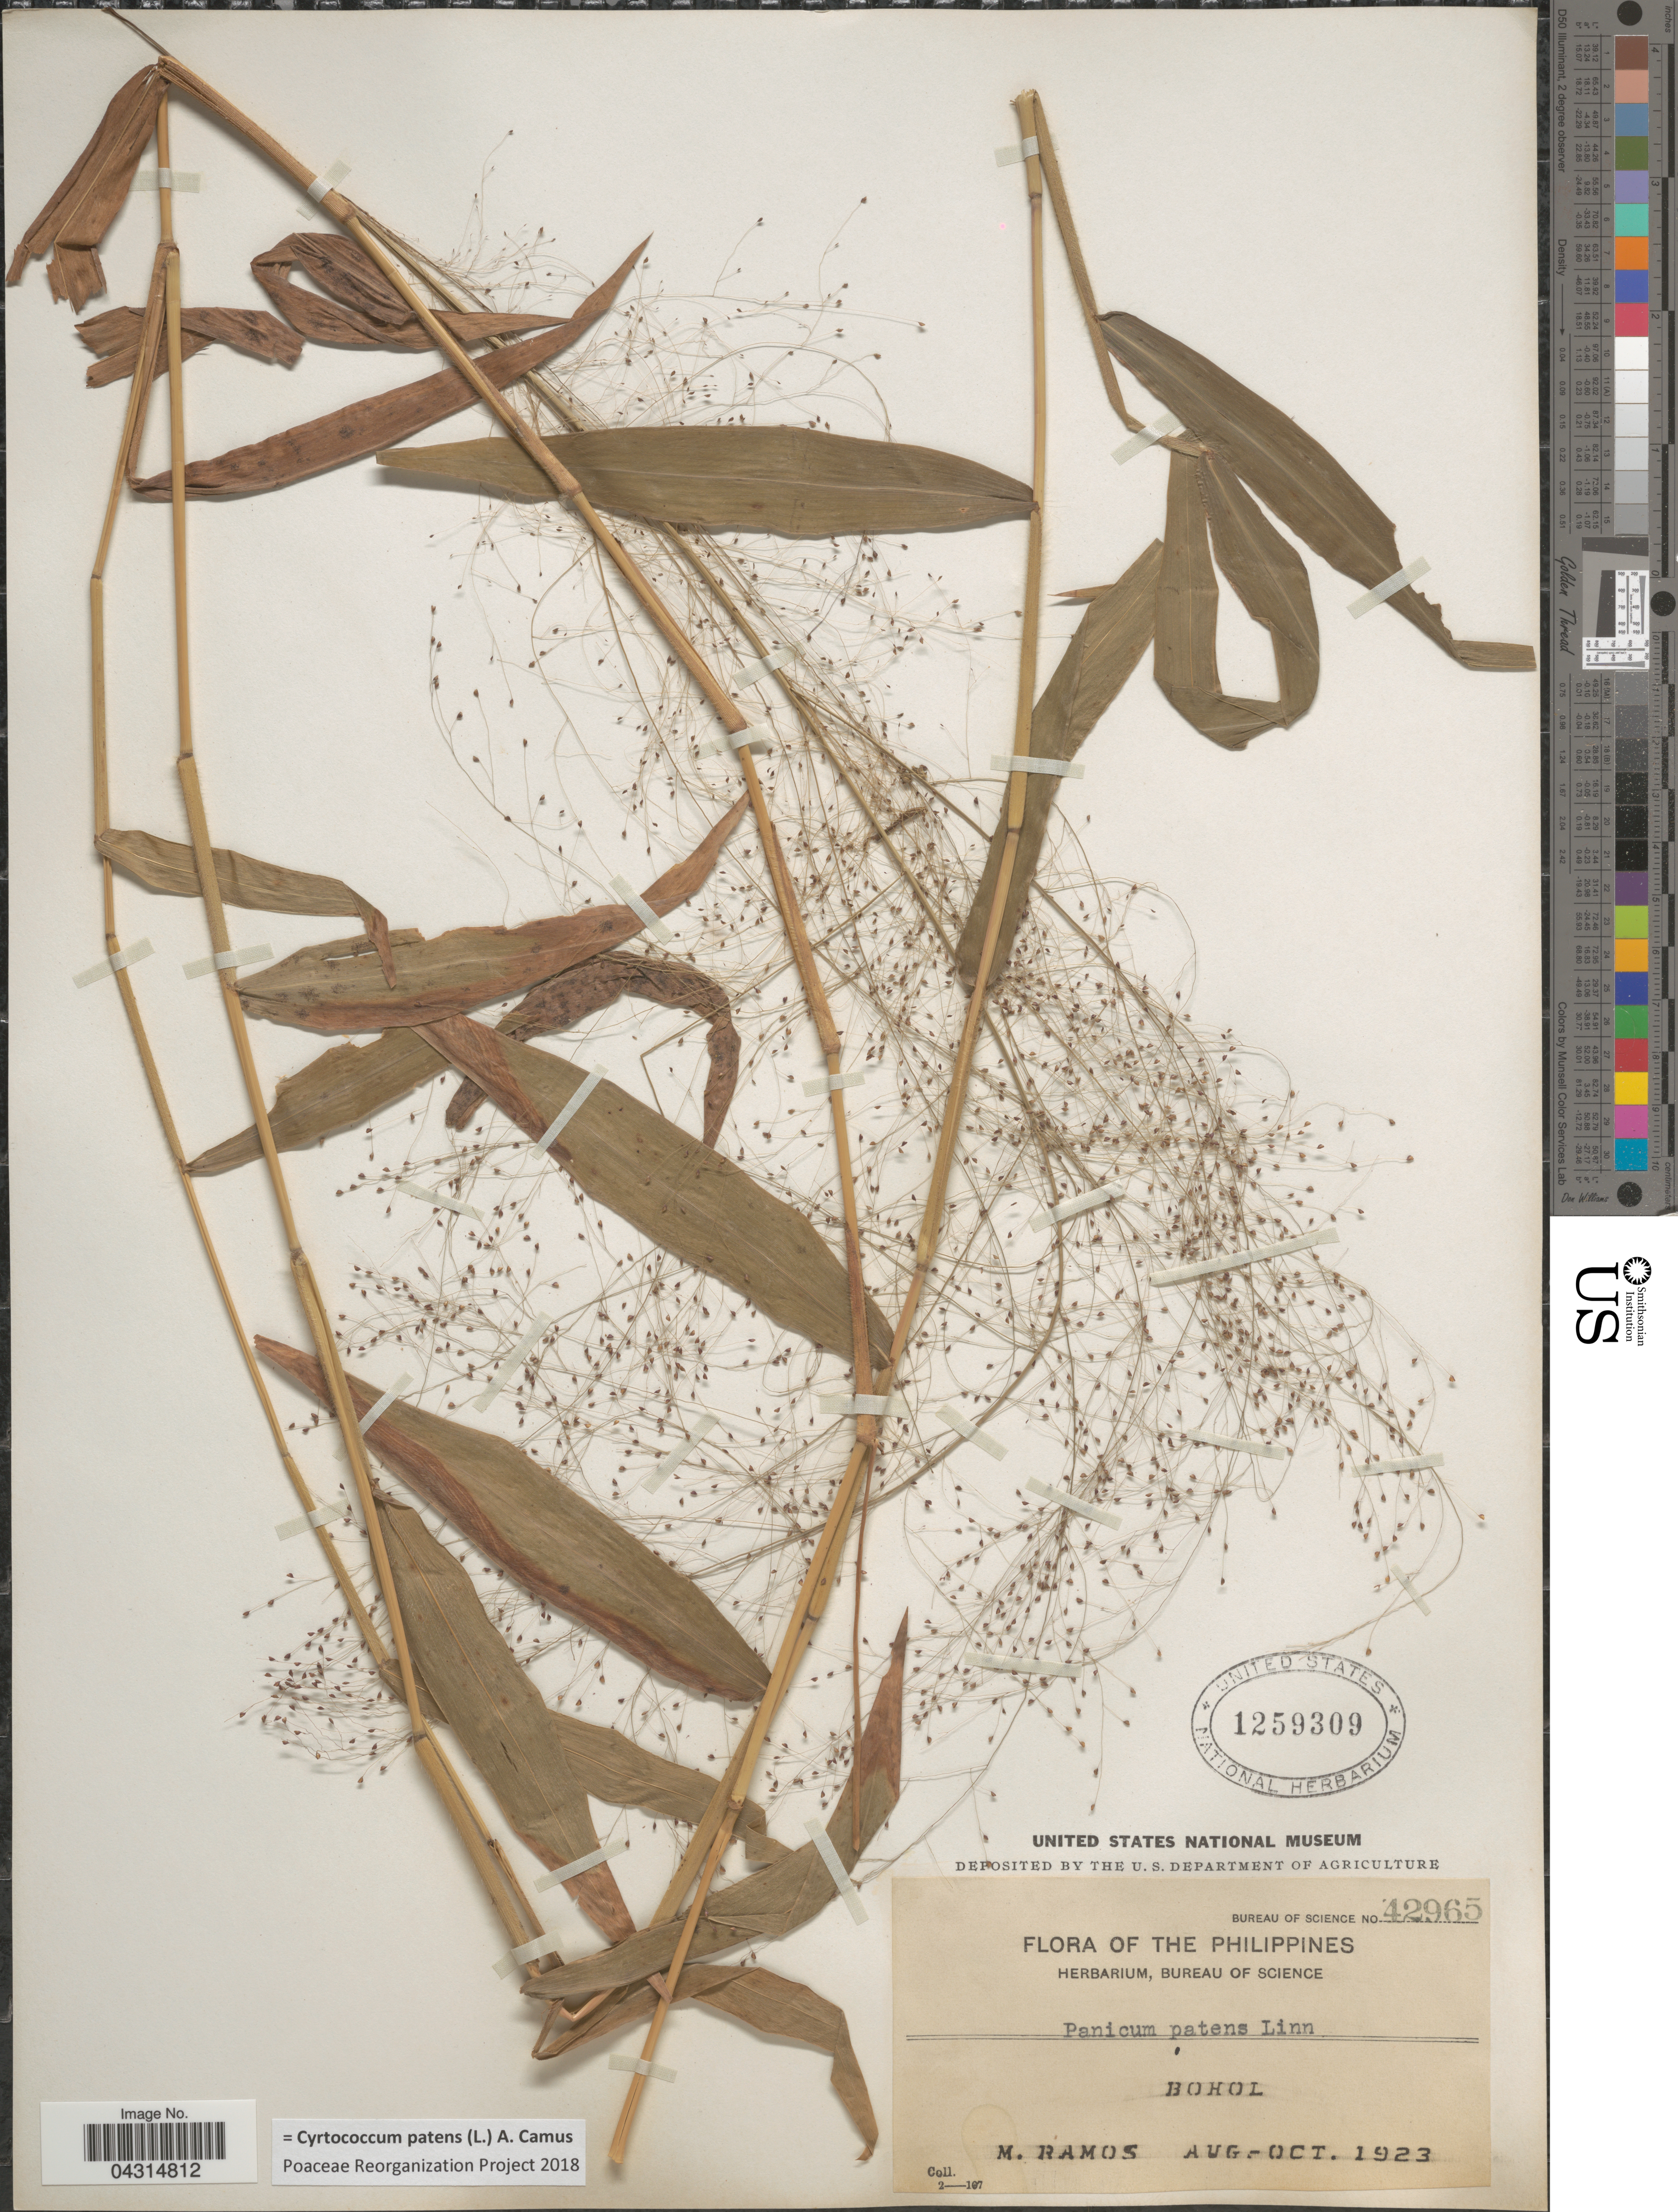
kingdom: Plantae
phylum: Tracheophyta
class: Liliopsida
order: Poales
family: Poaceae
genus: Cyrtococcum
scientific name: Cyrtococcum patens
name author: (L.) A. Camus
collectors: M. Ramos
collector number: Bureau of Science 42965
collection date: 1923-08/1923-10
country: Philippines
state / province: Central Visayas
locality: Bohol.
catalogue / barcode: US 1259309